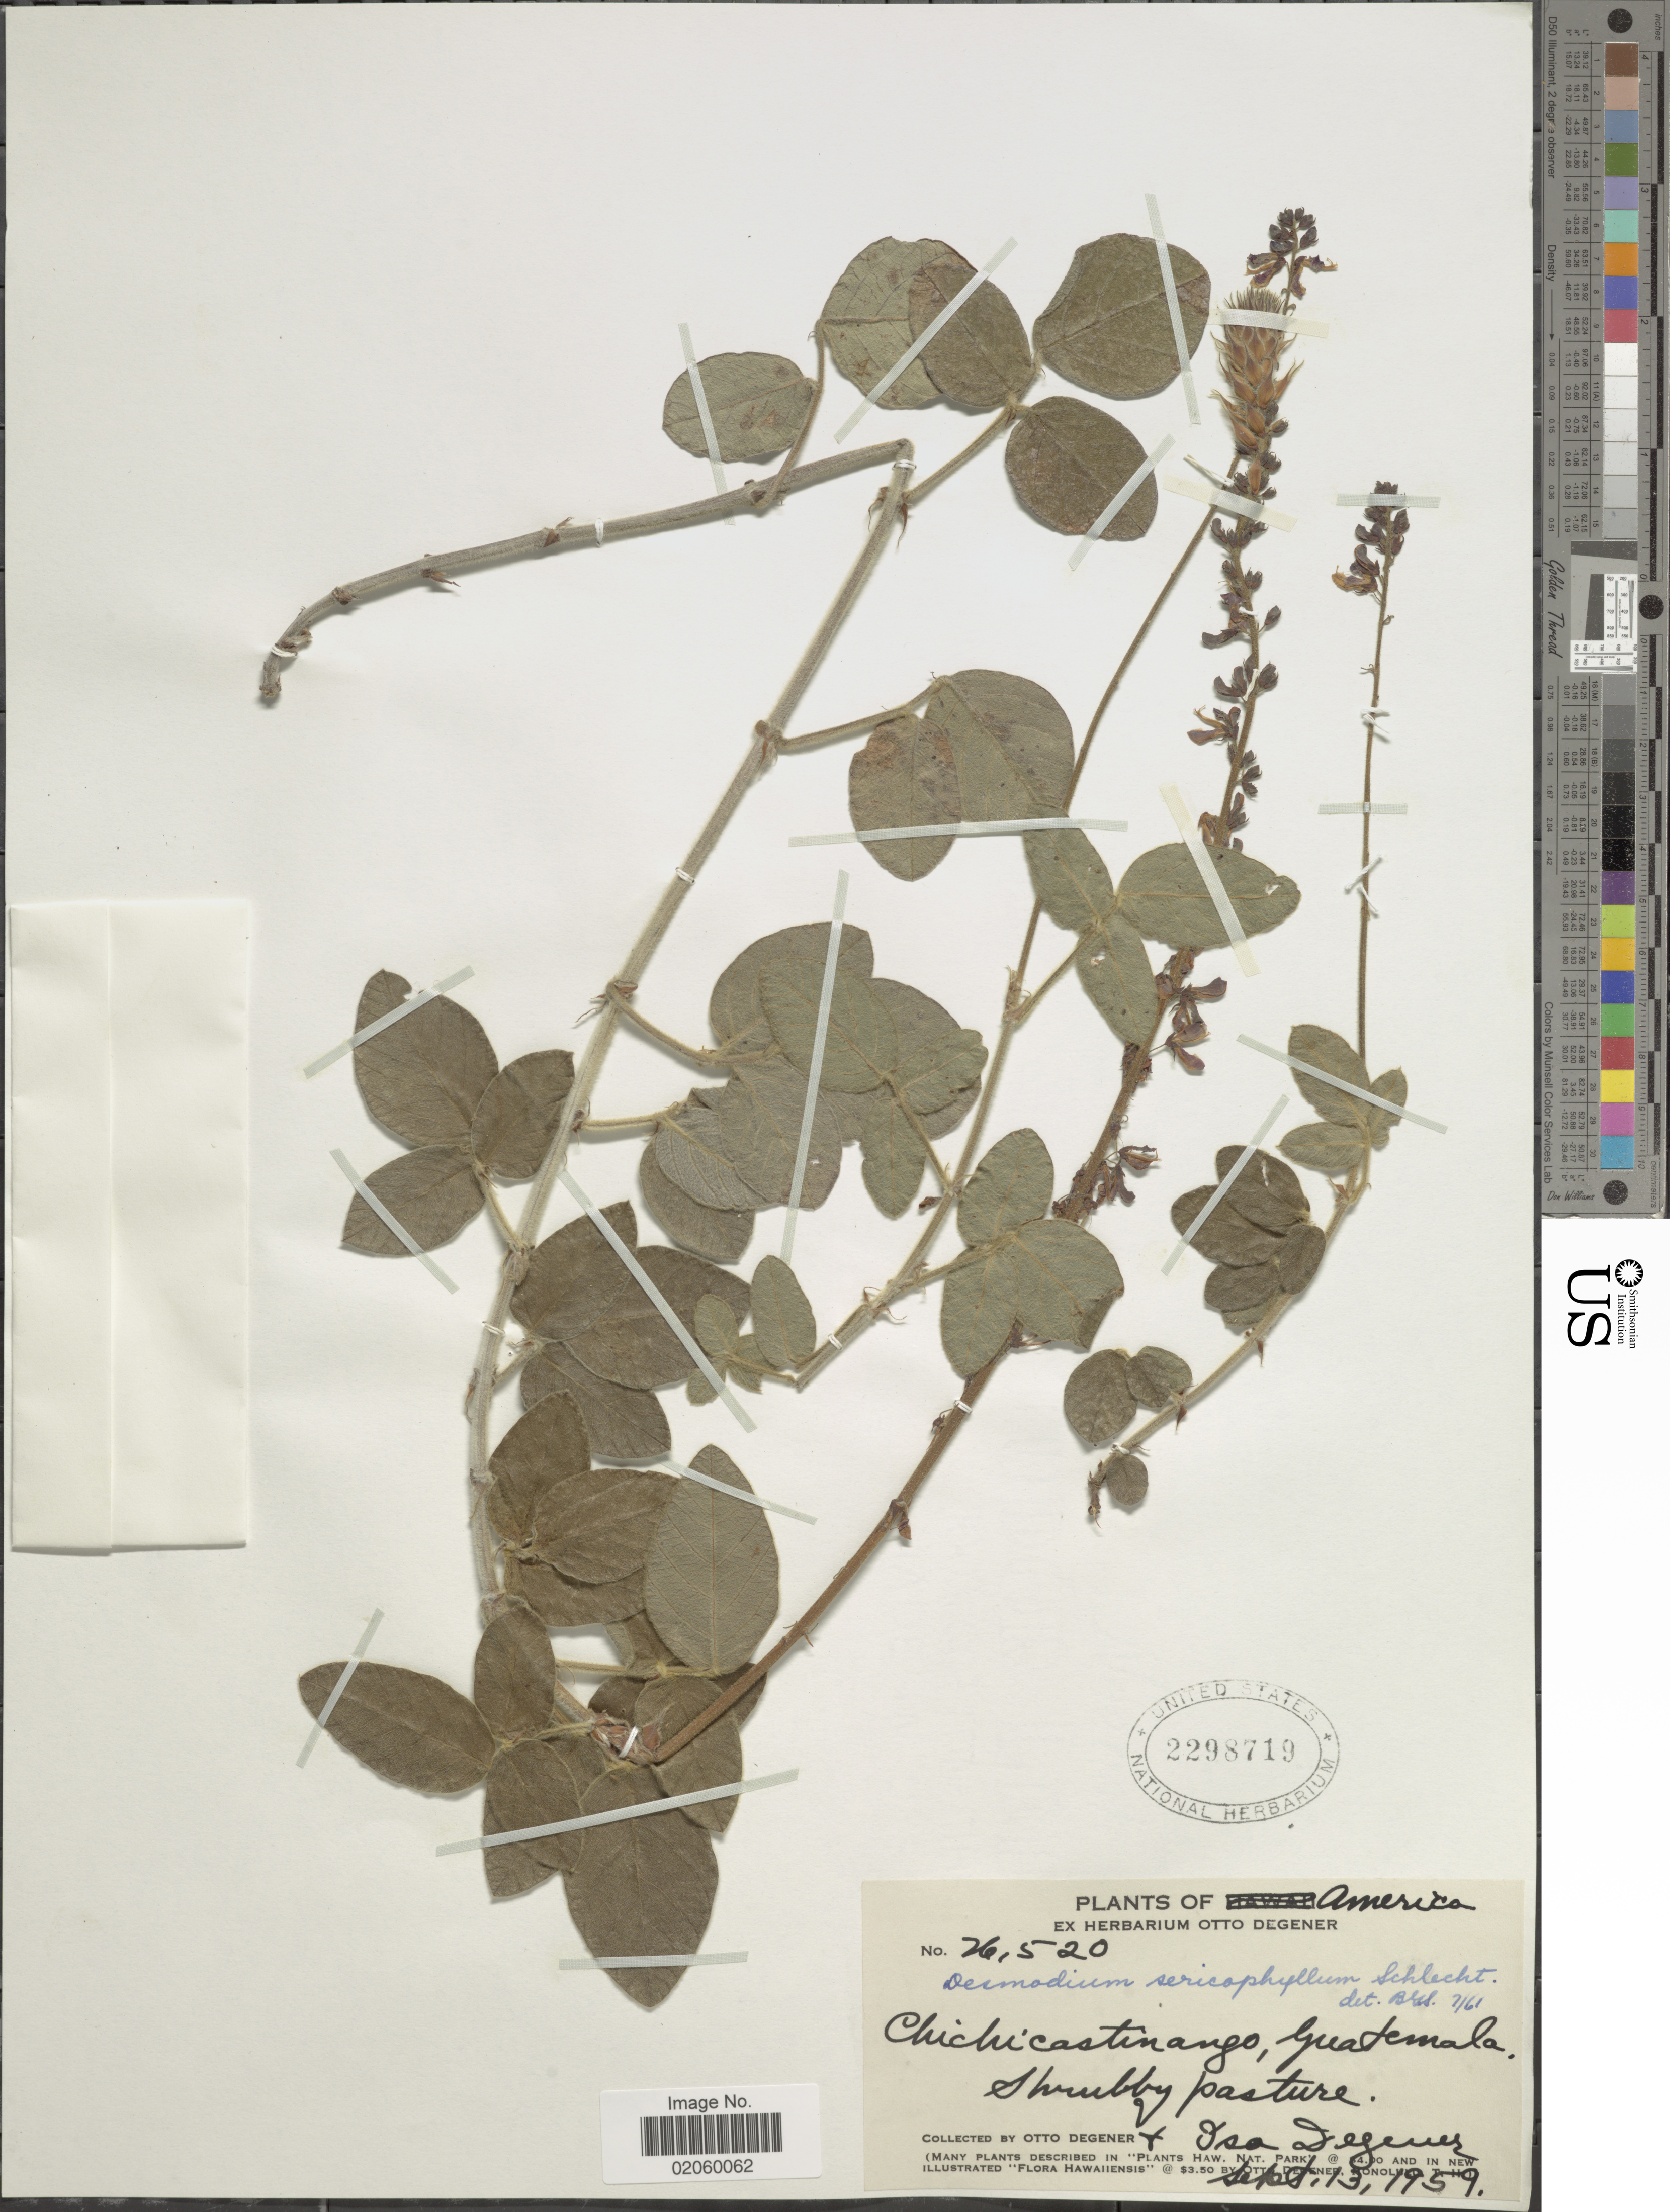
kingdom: Plantae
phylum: Tracheophyta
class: Magnoliopsida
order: Fabales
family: Fabaceae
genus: Desmodium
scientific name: Desmodium sericophyllum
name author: Schltdl.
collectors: O. Degener & I. Degener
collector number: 26520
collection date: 1959-09-13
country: Guatemala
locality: Chichicastinango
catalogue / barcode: US 2298719